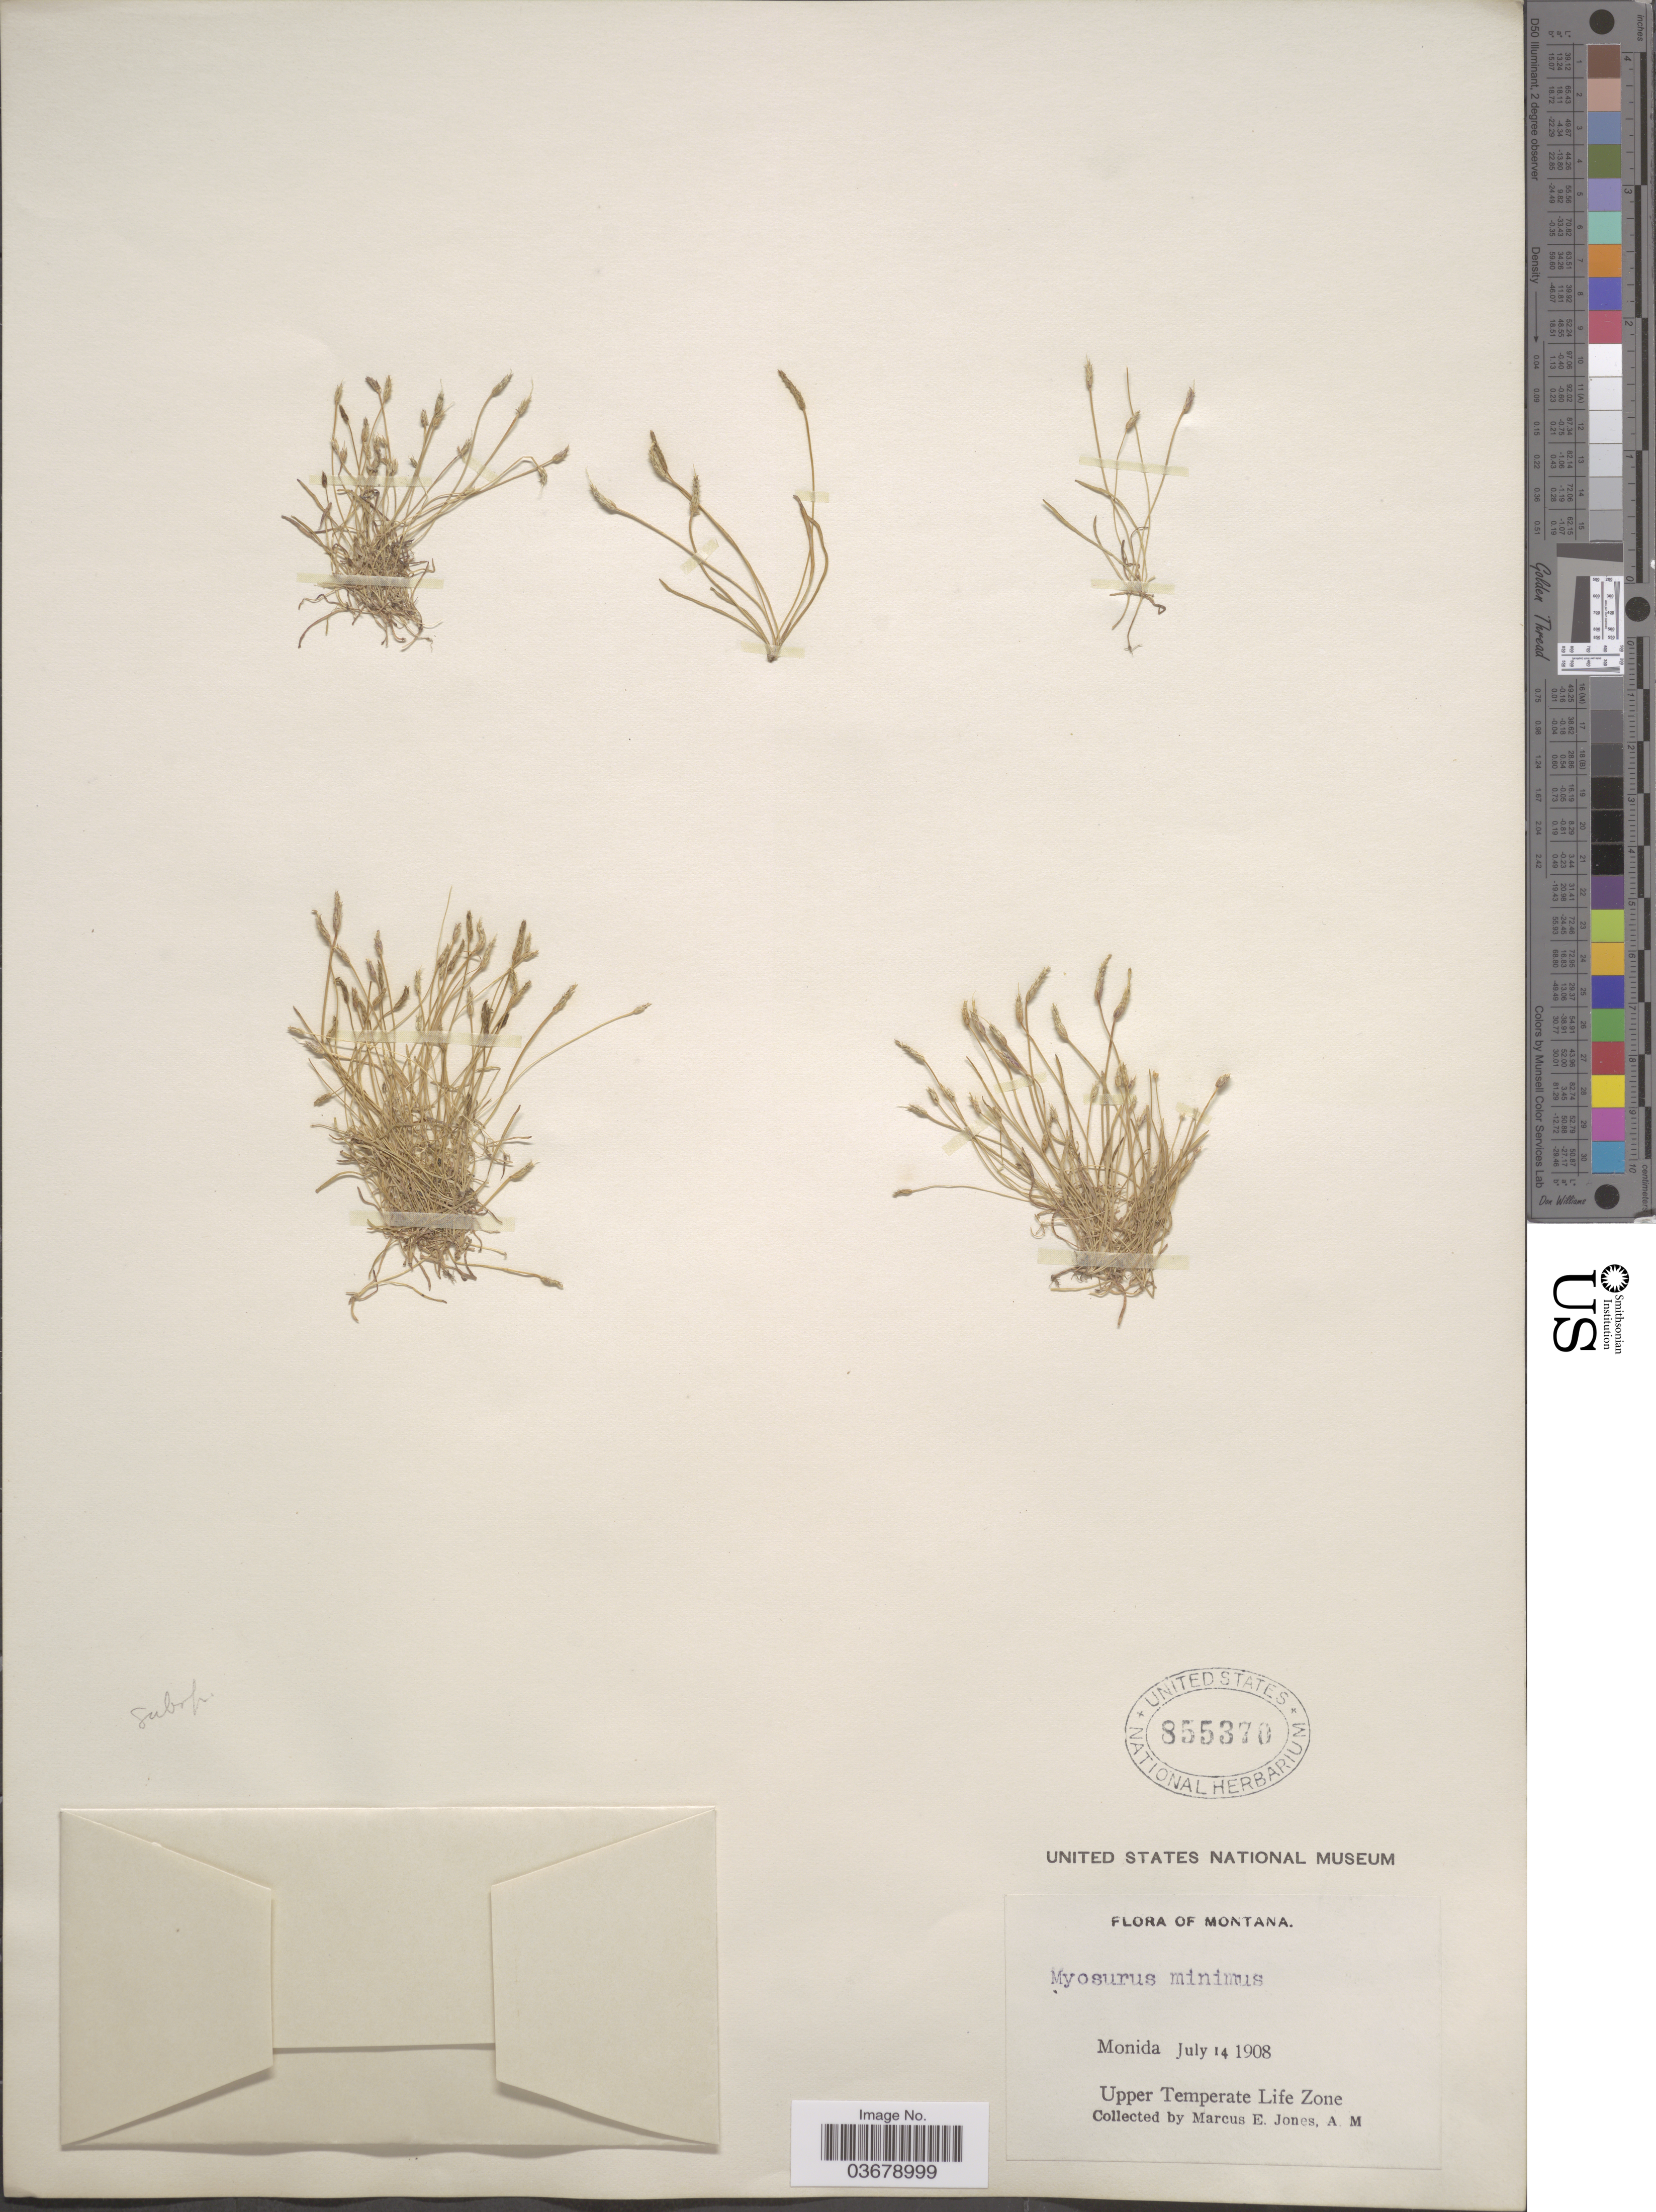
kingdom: Plantae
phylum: Tracheophyta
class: Magnoliopsida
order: Ranunculales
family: Ranunculaceae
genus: Myosurus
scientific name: Myosurus aristatus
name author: Benth.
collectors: M. E. Jones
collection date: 1908-07-14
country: United States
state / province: Montana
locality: Monida, Upper Temperate Life Zone.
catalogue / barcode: US 855370